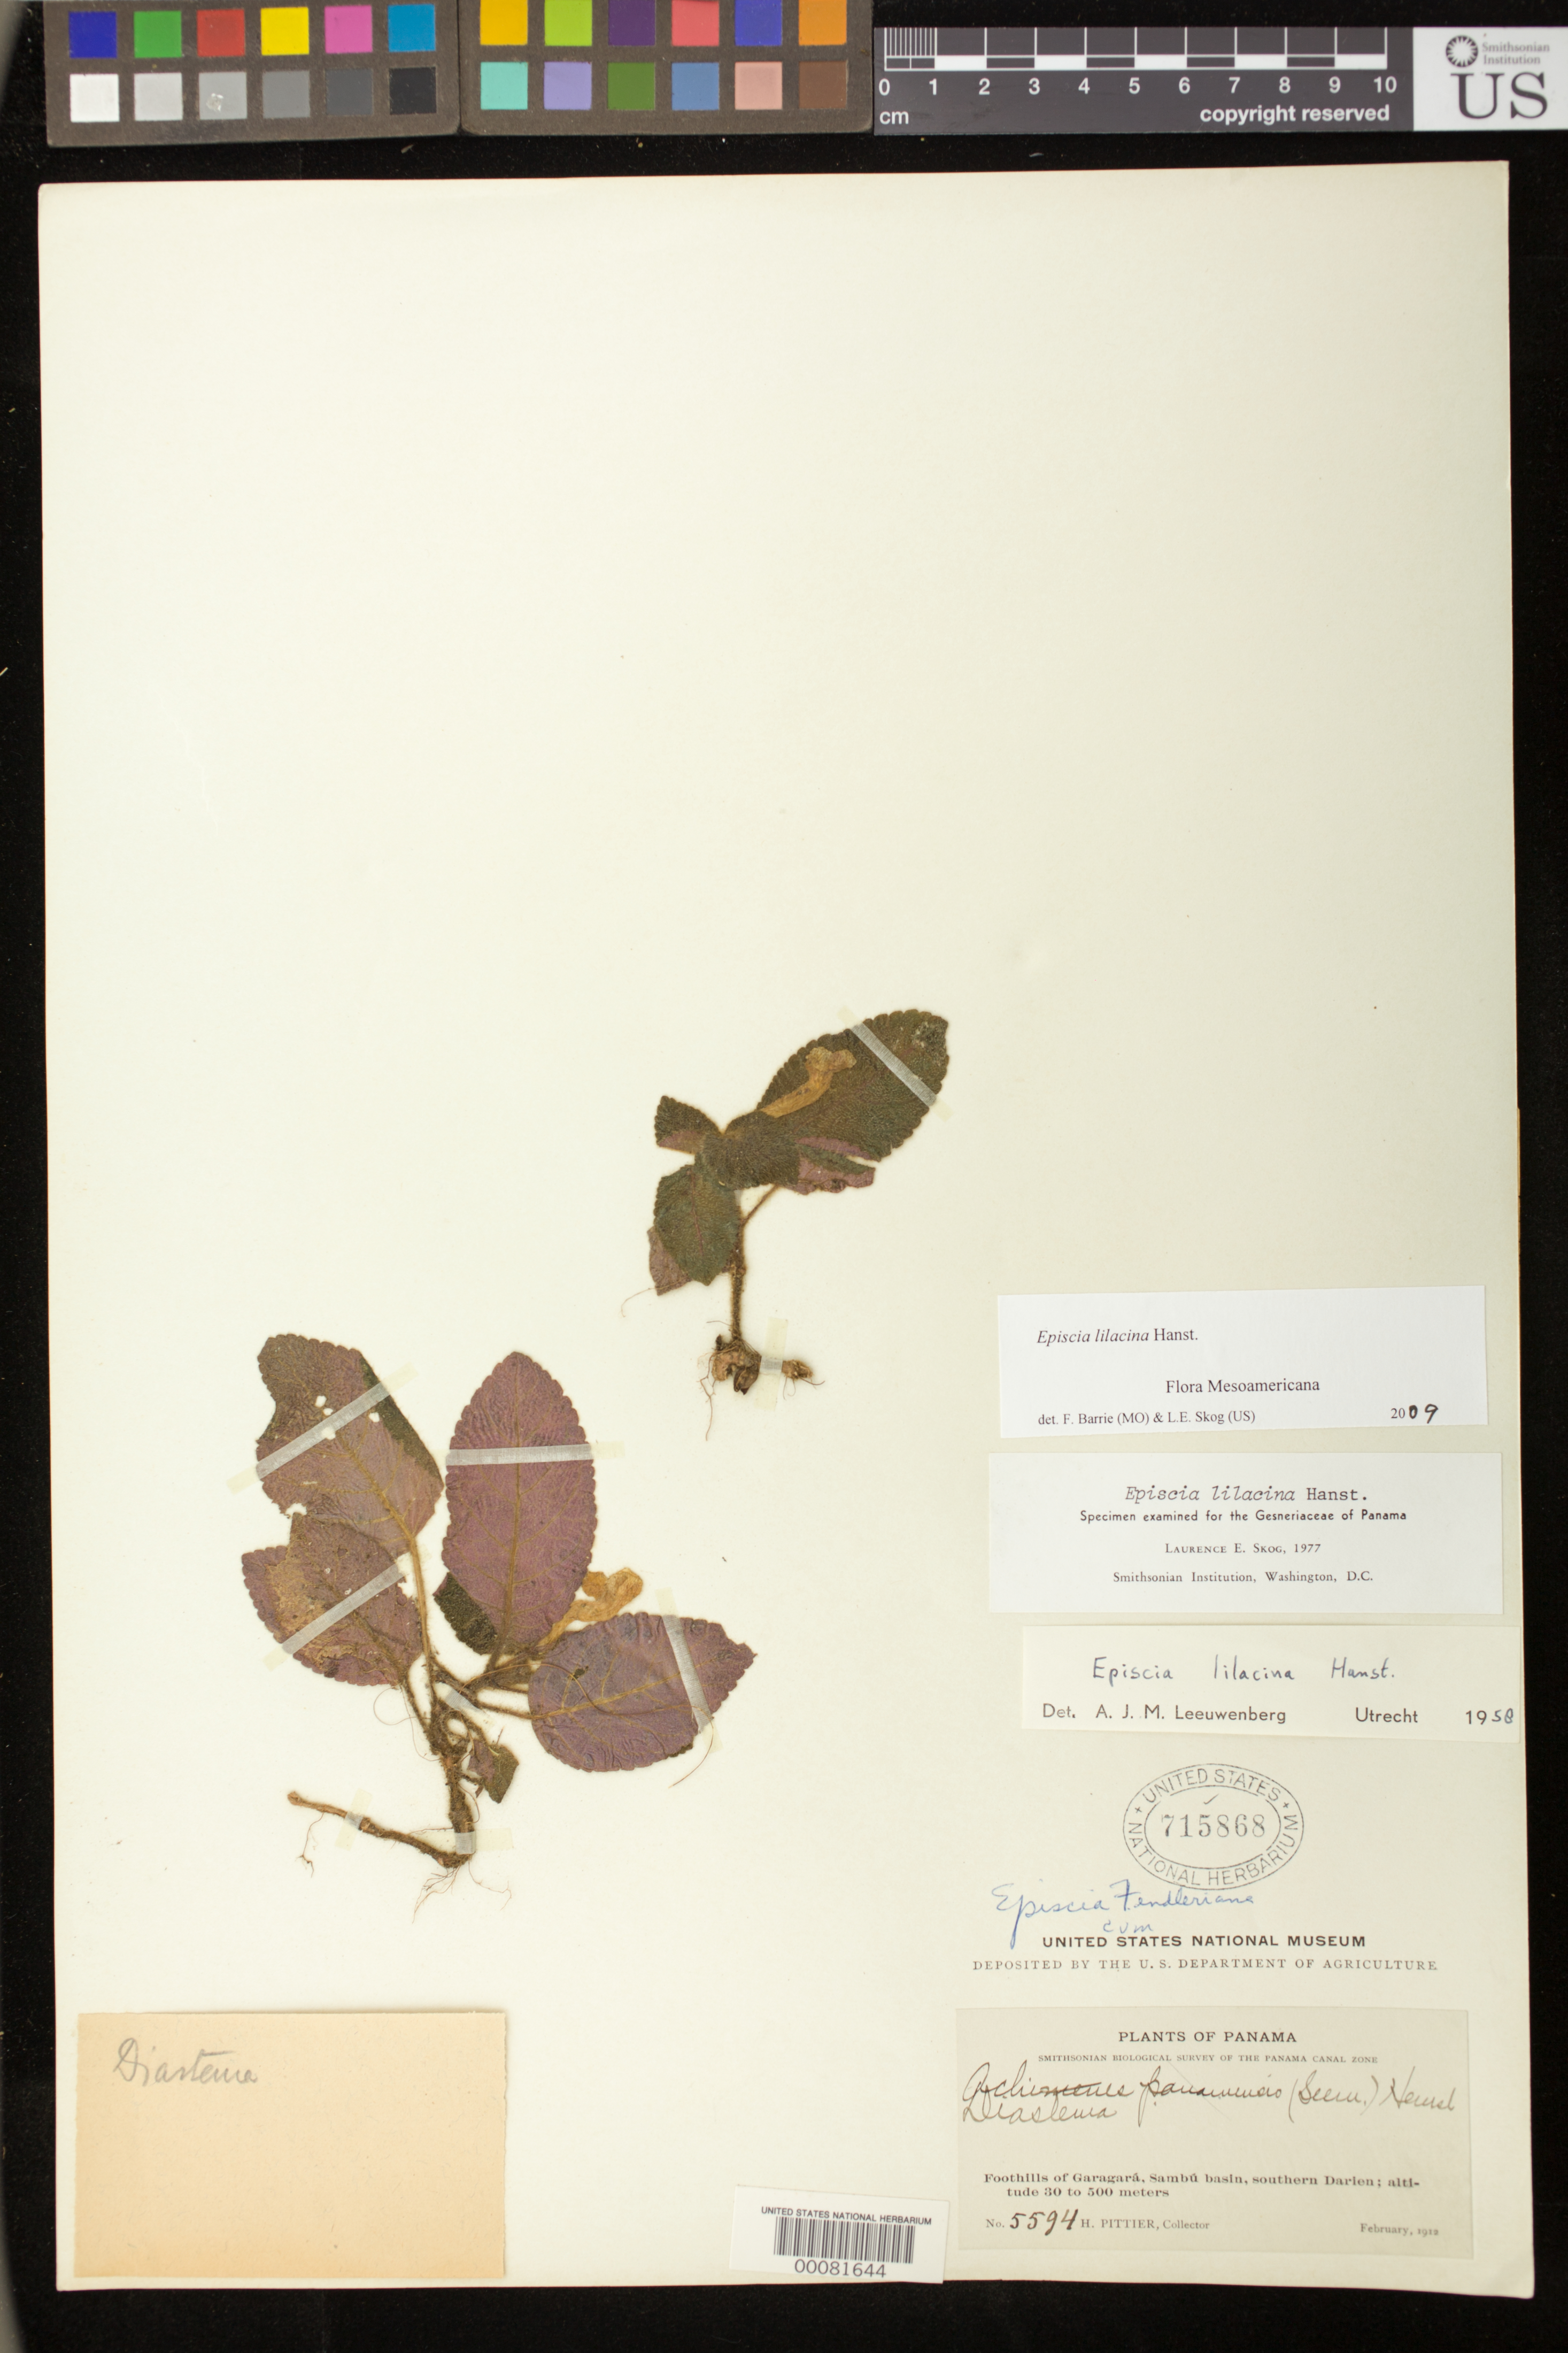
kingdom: Plantae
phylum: Tracheophyta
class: Magnoliopsida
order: Lamiales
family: Gesneriaceae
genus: Episcia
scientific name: Episcia lilacina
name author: Hanst.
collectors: H. F. Pittier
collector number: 5594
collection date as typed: Feb 1912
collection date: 1912-02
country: Panama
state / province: Darién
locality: Foothills of Garagara, Sambu basin, southern Darien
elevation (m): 30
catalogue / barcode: US 715868